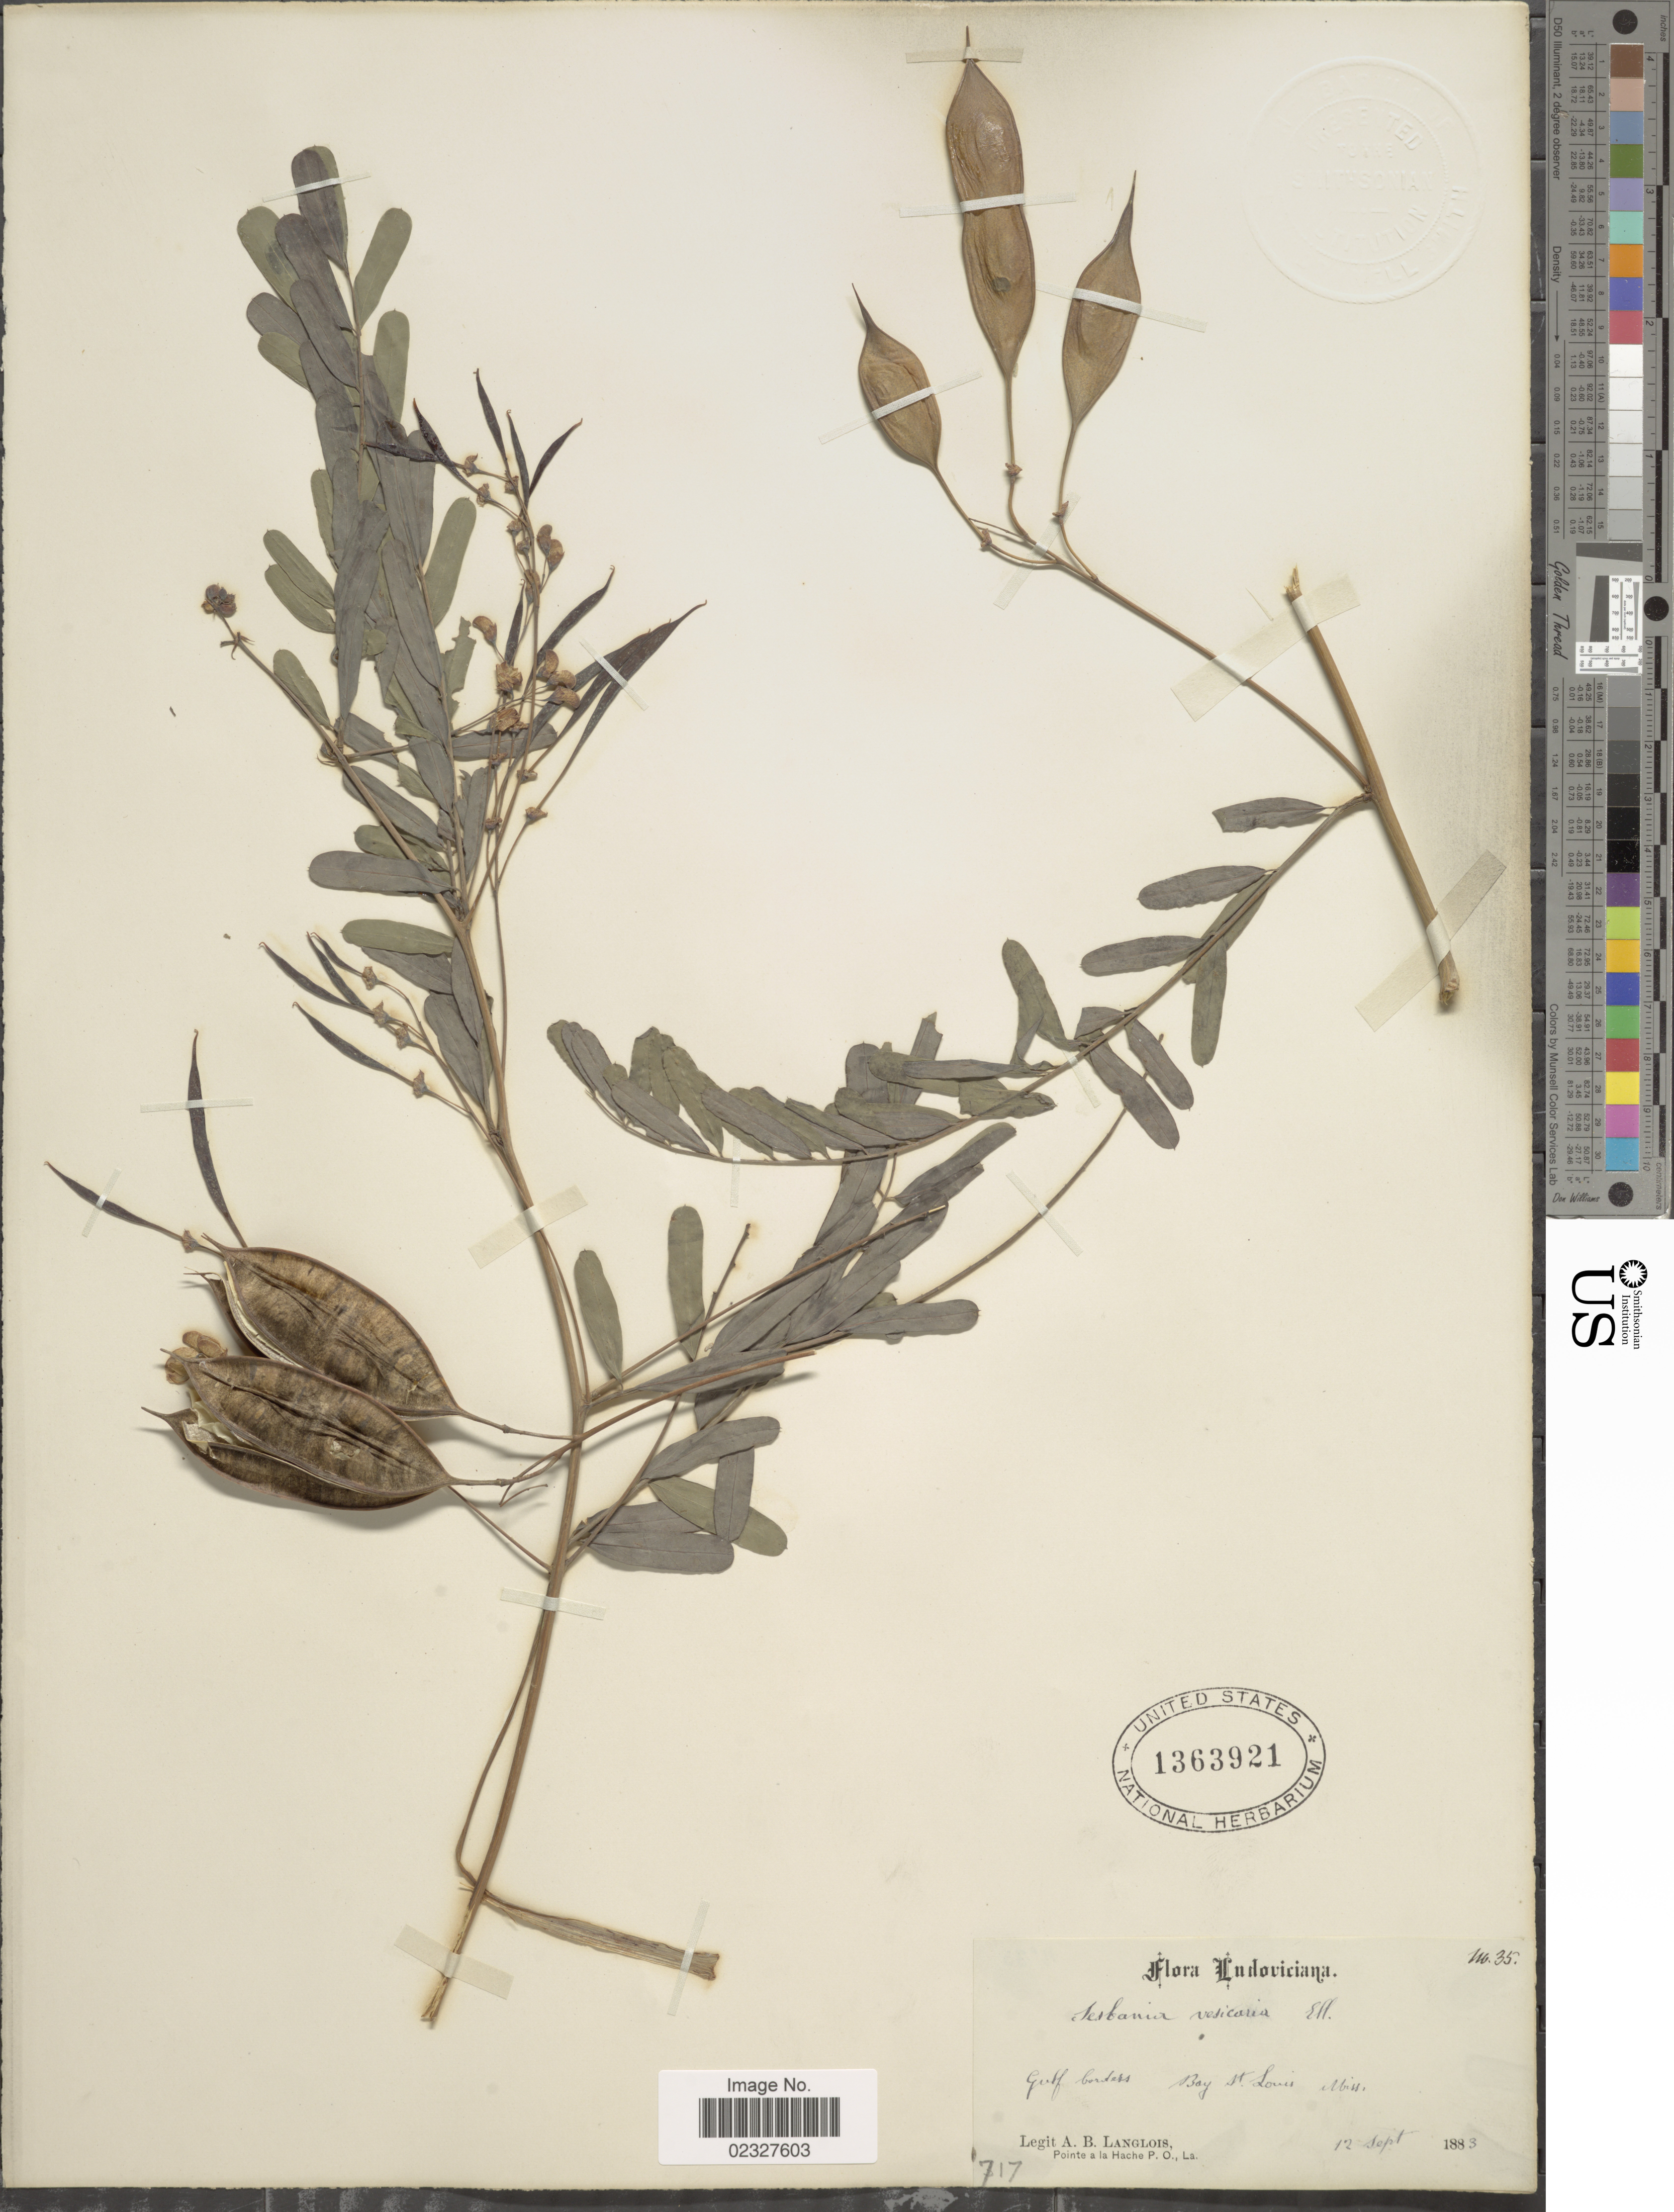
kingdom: Plantae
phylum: Tracheophyta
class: Magnoliopsida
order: Fabales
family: Fabaceae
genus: Sesbania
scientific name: Sesbania vesicaria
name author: (Jacq.) Elliott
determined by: Strong, Mark T., (BOT), Smithsonian Institution - National Museum of Natural History (UNITED STATES)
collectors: A. Langlois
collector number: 35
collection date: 1883-09-12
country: United States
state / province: Mississippi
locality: Ludoviciana, Gulf Cortess, bay St. Louis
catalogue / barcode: US 1363921